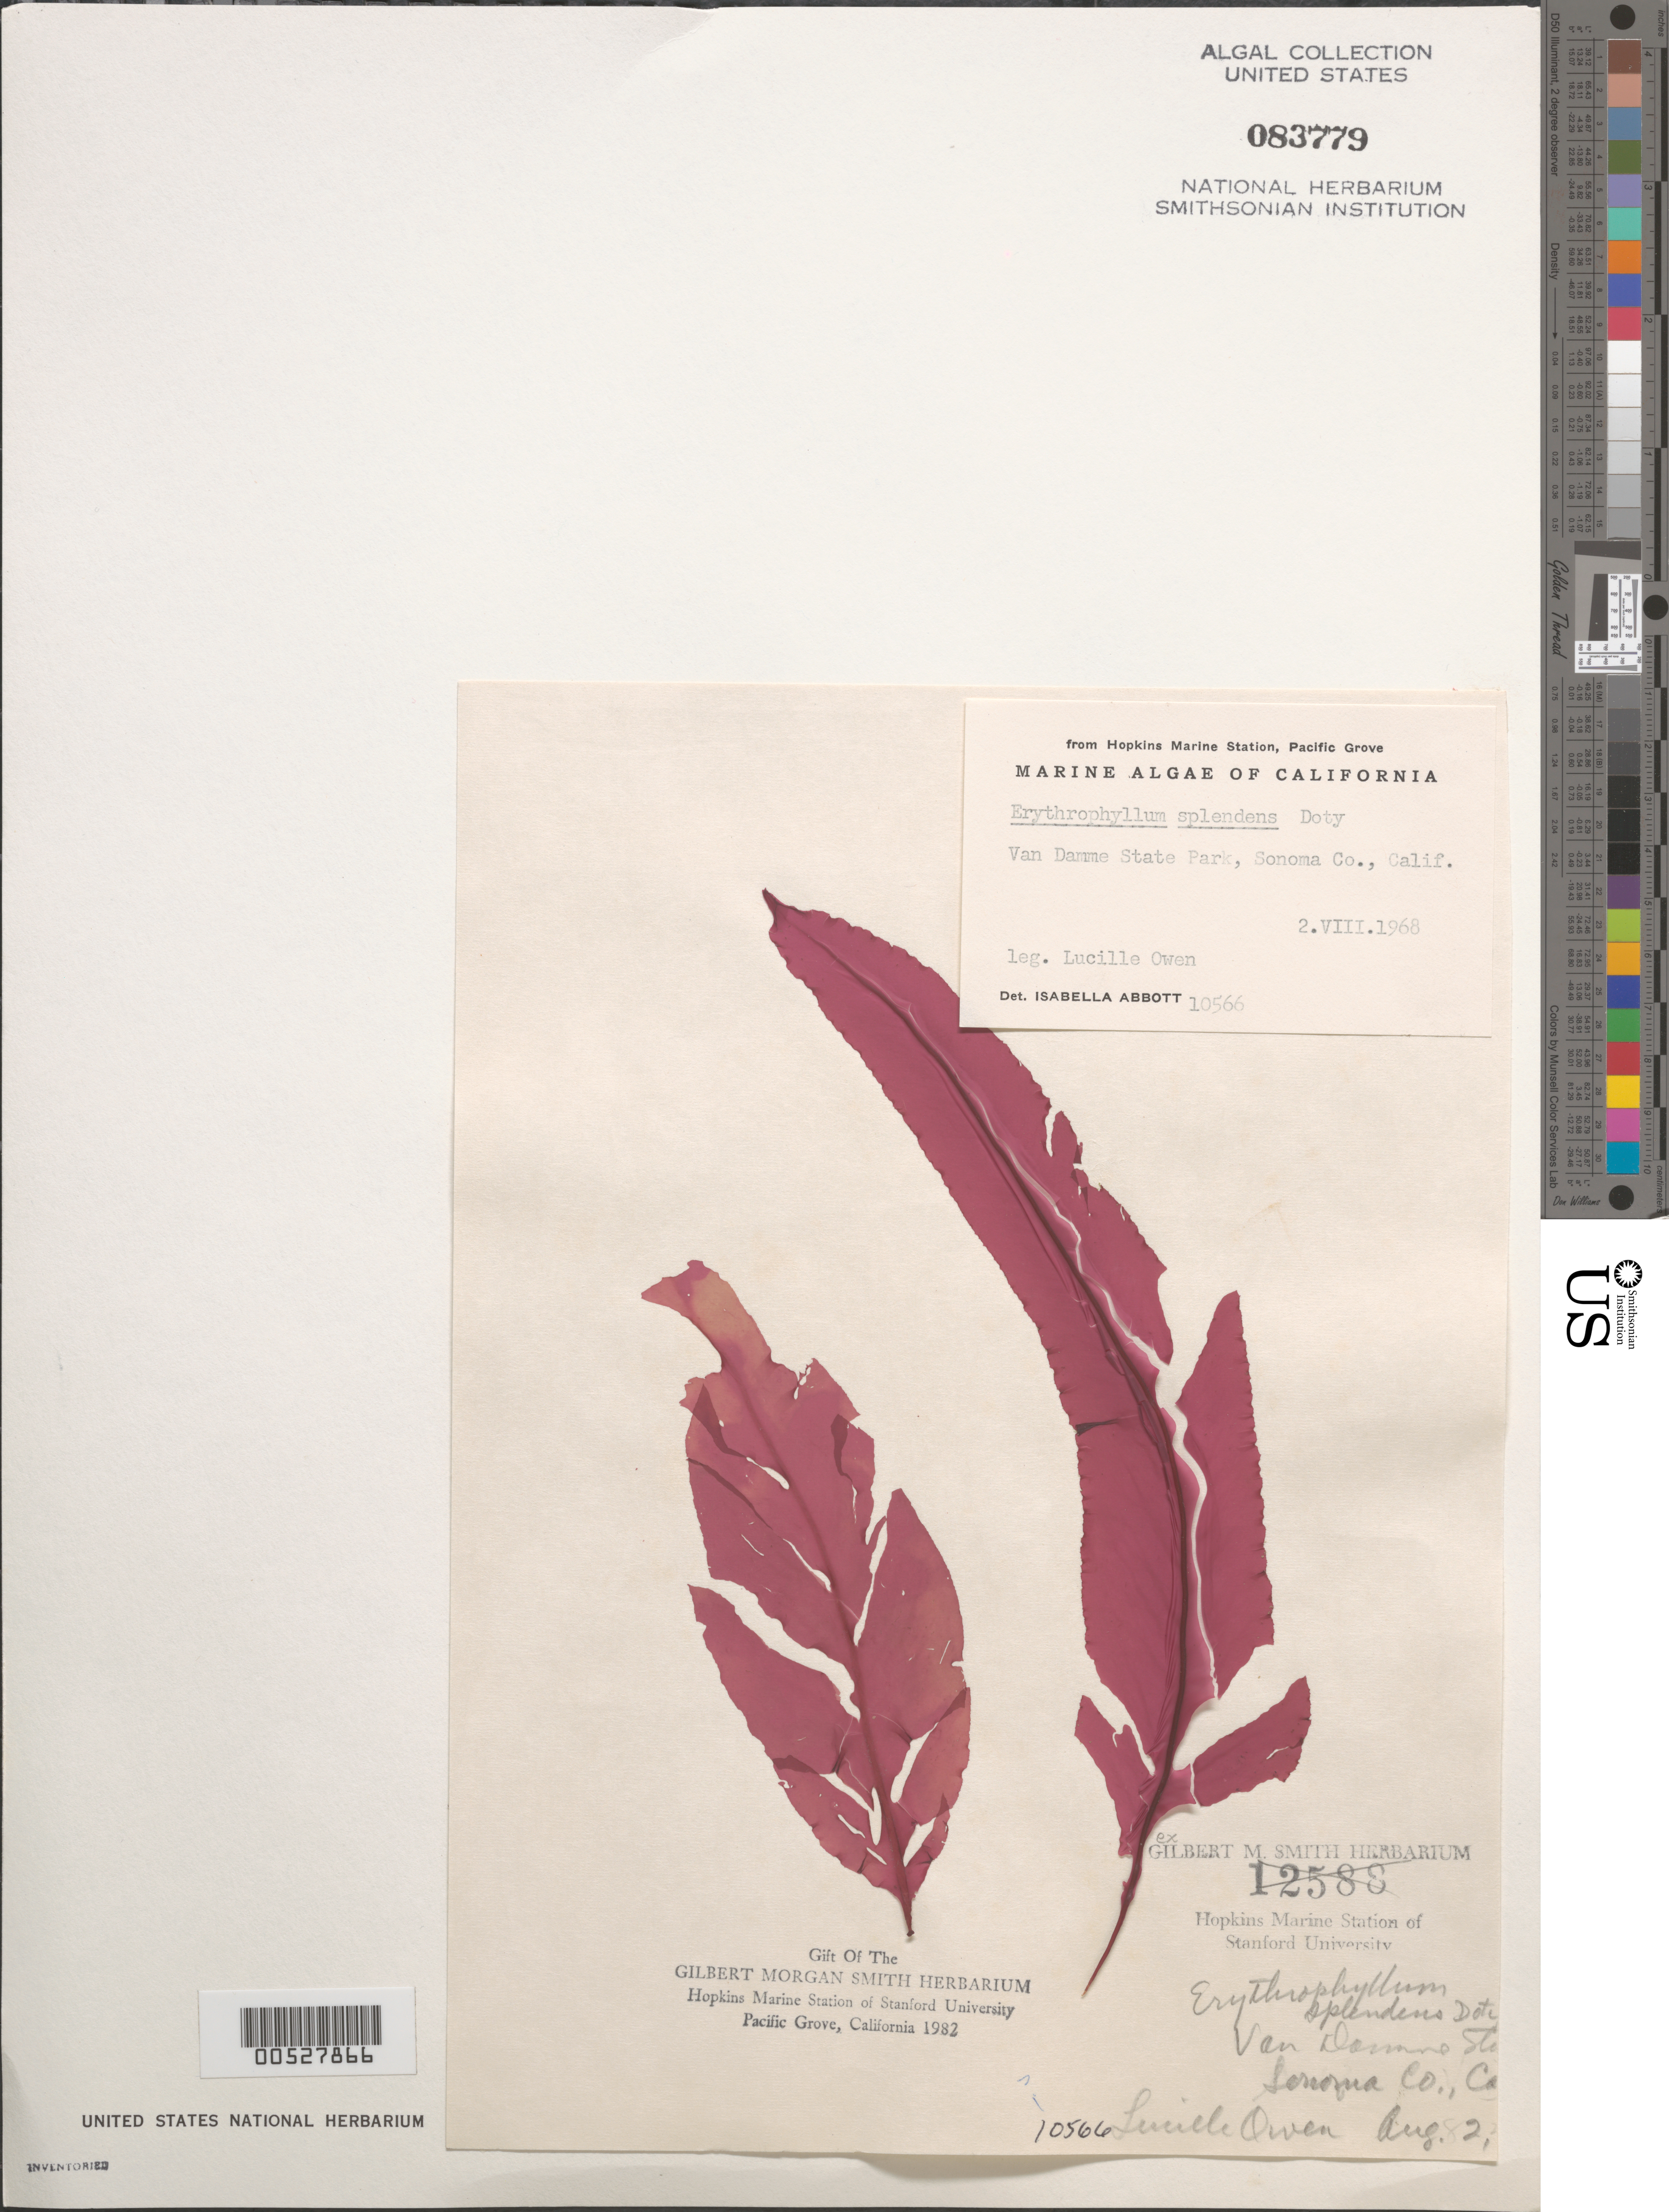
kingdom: Plantae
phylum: Rhodophyta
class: Florideophyceae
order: Gigartinales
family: Kallymeniaceae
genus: Erythrophyllum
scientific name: Erythrophyllum splendens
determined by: Abbott, Isabella A.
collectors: L. Owen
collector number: IAA 10566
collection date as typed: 02 Aug 1968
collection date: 1968-08-02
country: United States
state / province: California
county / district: Mendocino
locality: Van Damme State Park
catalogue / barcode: US 83779